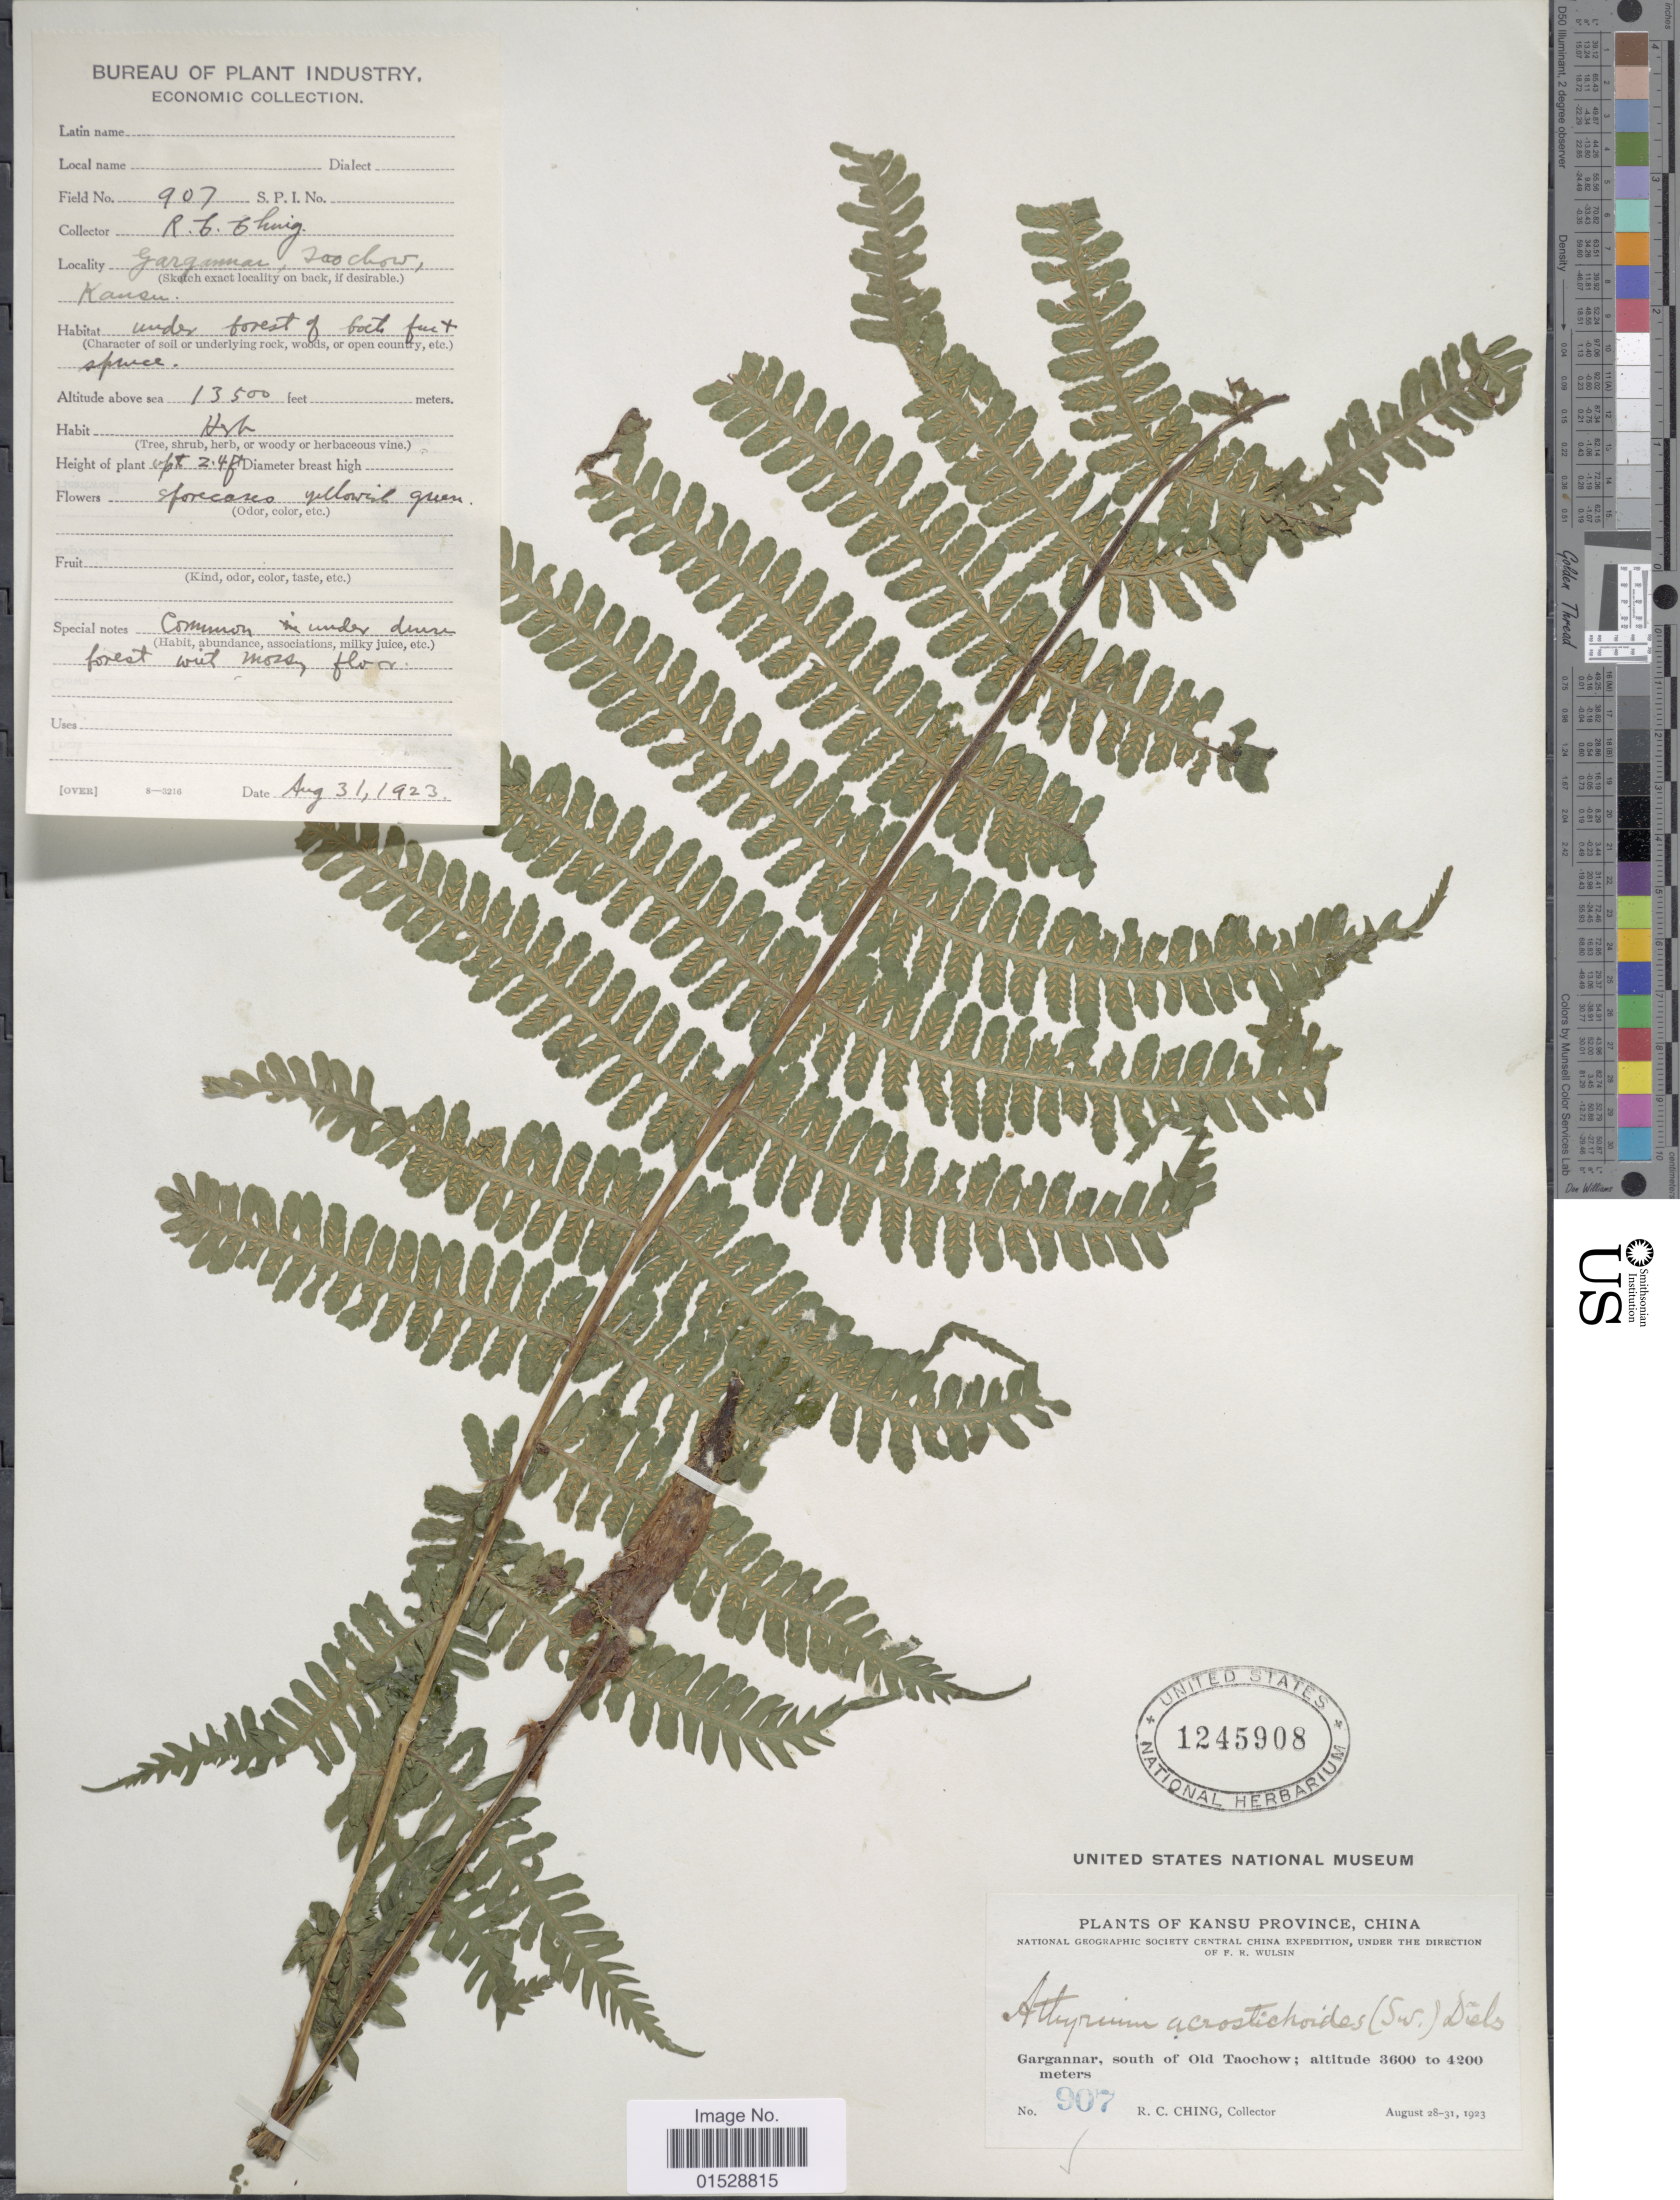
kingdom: Plantae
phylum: Tracheophyta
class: Polypodiopsida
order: Polypodiales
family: Athyriaceae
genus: Deparia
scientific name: Deparia acrostichoides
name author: (Sw.) M. Kato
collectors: R. C. Ching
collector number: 907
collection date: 1923-08-31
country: China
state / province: Gansu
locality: Gargannar, south of Old Taochow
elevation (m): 1097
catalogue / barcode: US 1245908